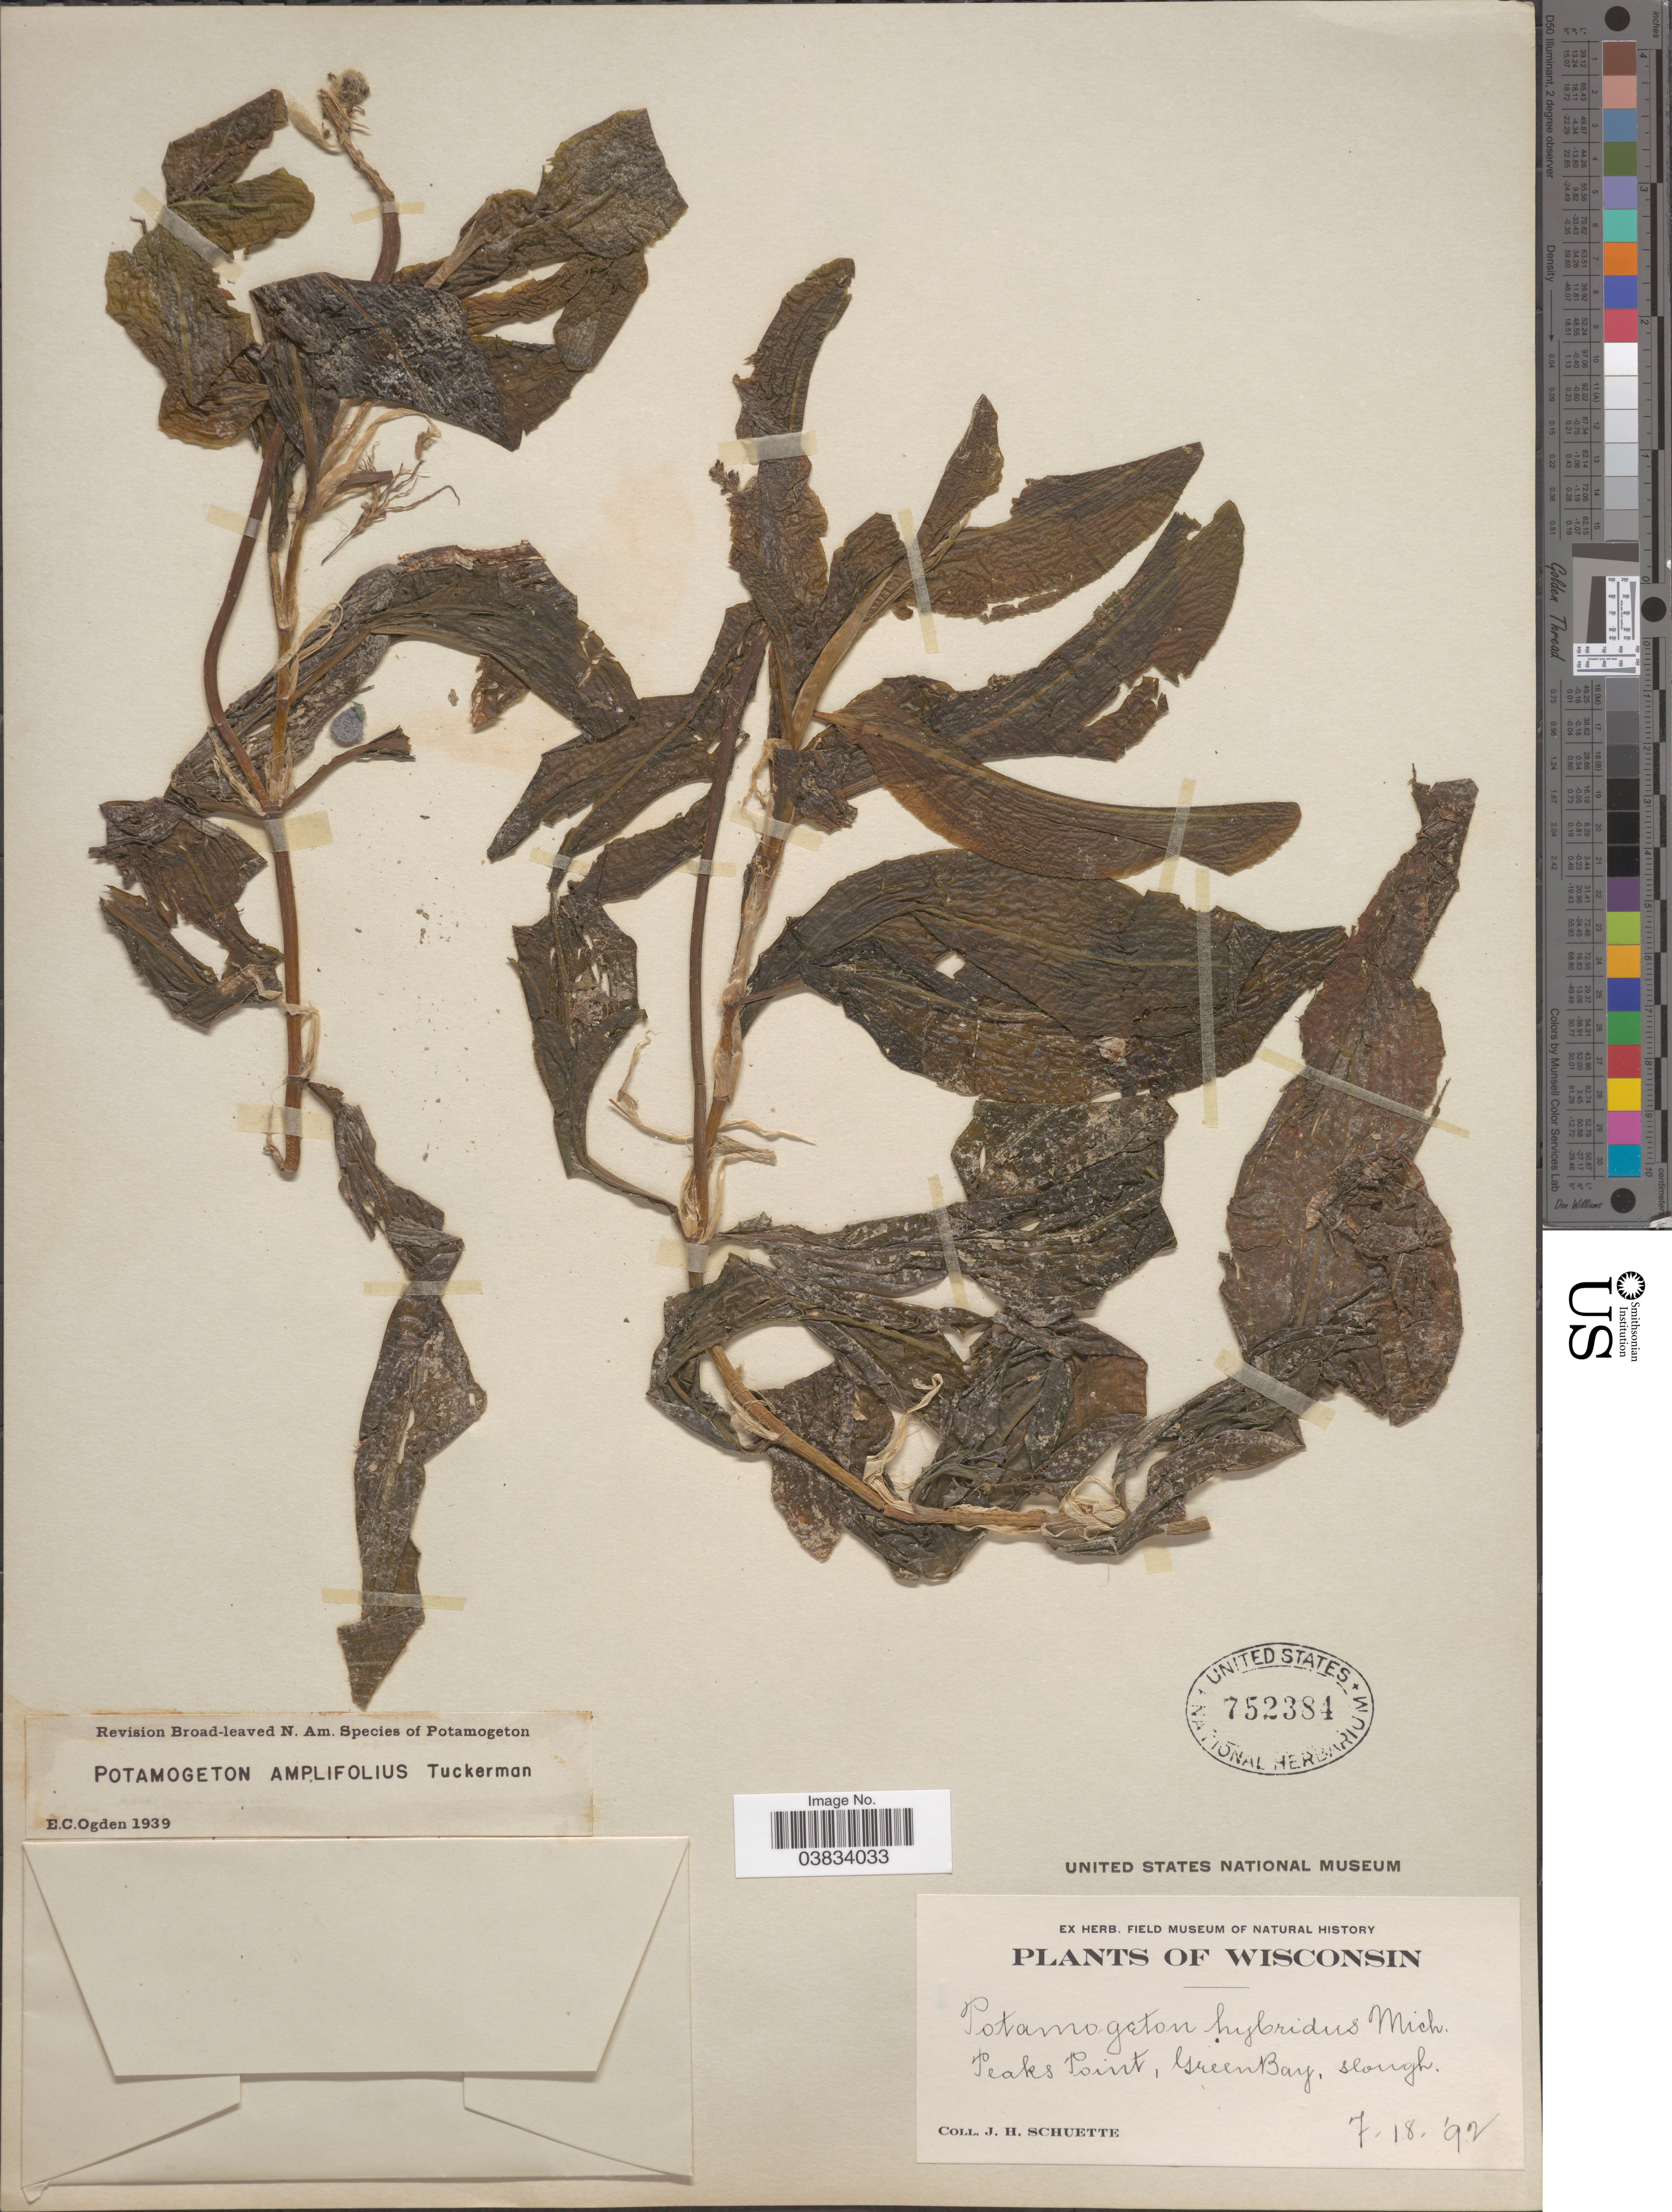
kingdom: Plantae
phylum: Tracheophyta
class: Liliopsida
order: Alismatales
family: Potamogetonaceae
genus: Potamogeton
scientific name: Potamogeton amplifolius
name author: Tuckerm.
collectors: J. H. Schuette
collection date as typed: Transcribed d/m/y: 18/7/92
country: United States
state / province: Wisconsin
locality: Peaks Point, Green Bay, slough.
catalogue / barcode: US 752384